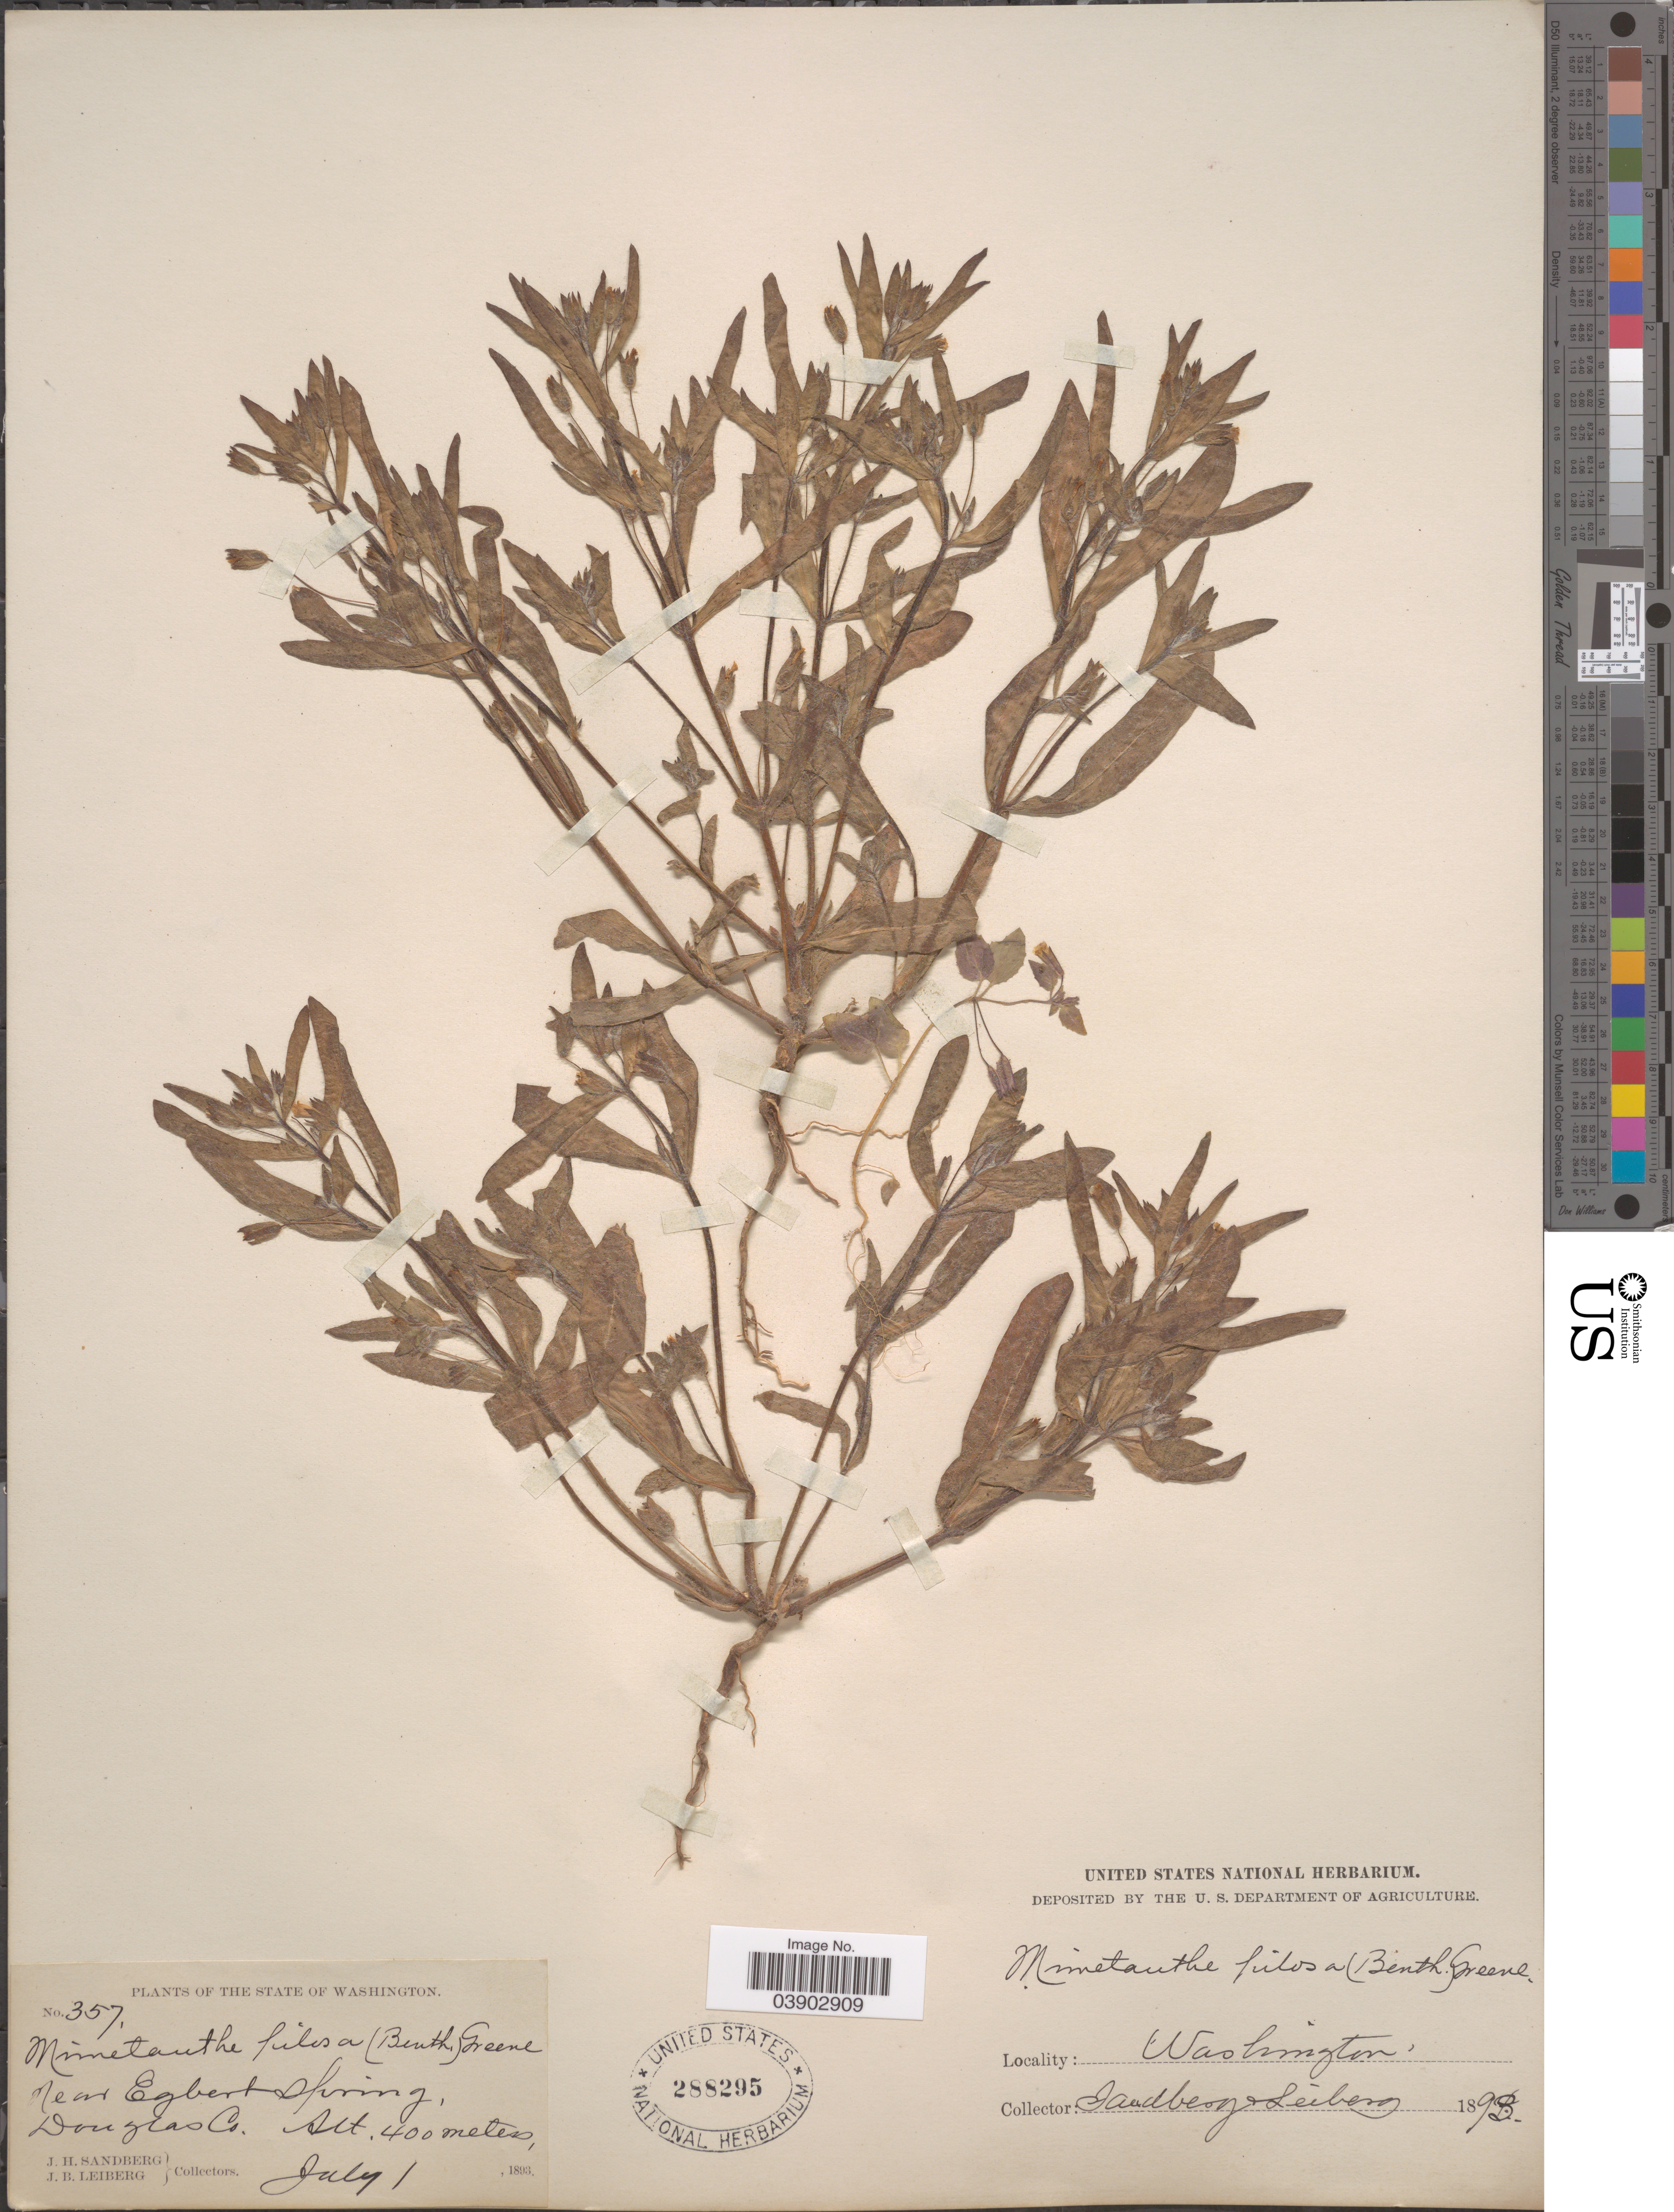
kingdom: Plantae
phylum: Tracheophyta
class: Magnoliopsida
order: Lamiales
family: Phrymaceae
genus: Mimetanthe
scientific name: Mimetanthe pilosa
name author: (Benth.) Greene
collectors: J. H. Sandberg & J. B. Leiberg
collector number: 357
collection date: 1893-07-01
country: United States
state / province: Washington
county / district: Douglas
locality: Near Egbert Spring, Douglas Co.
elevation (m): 400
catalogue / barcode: US 288295